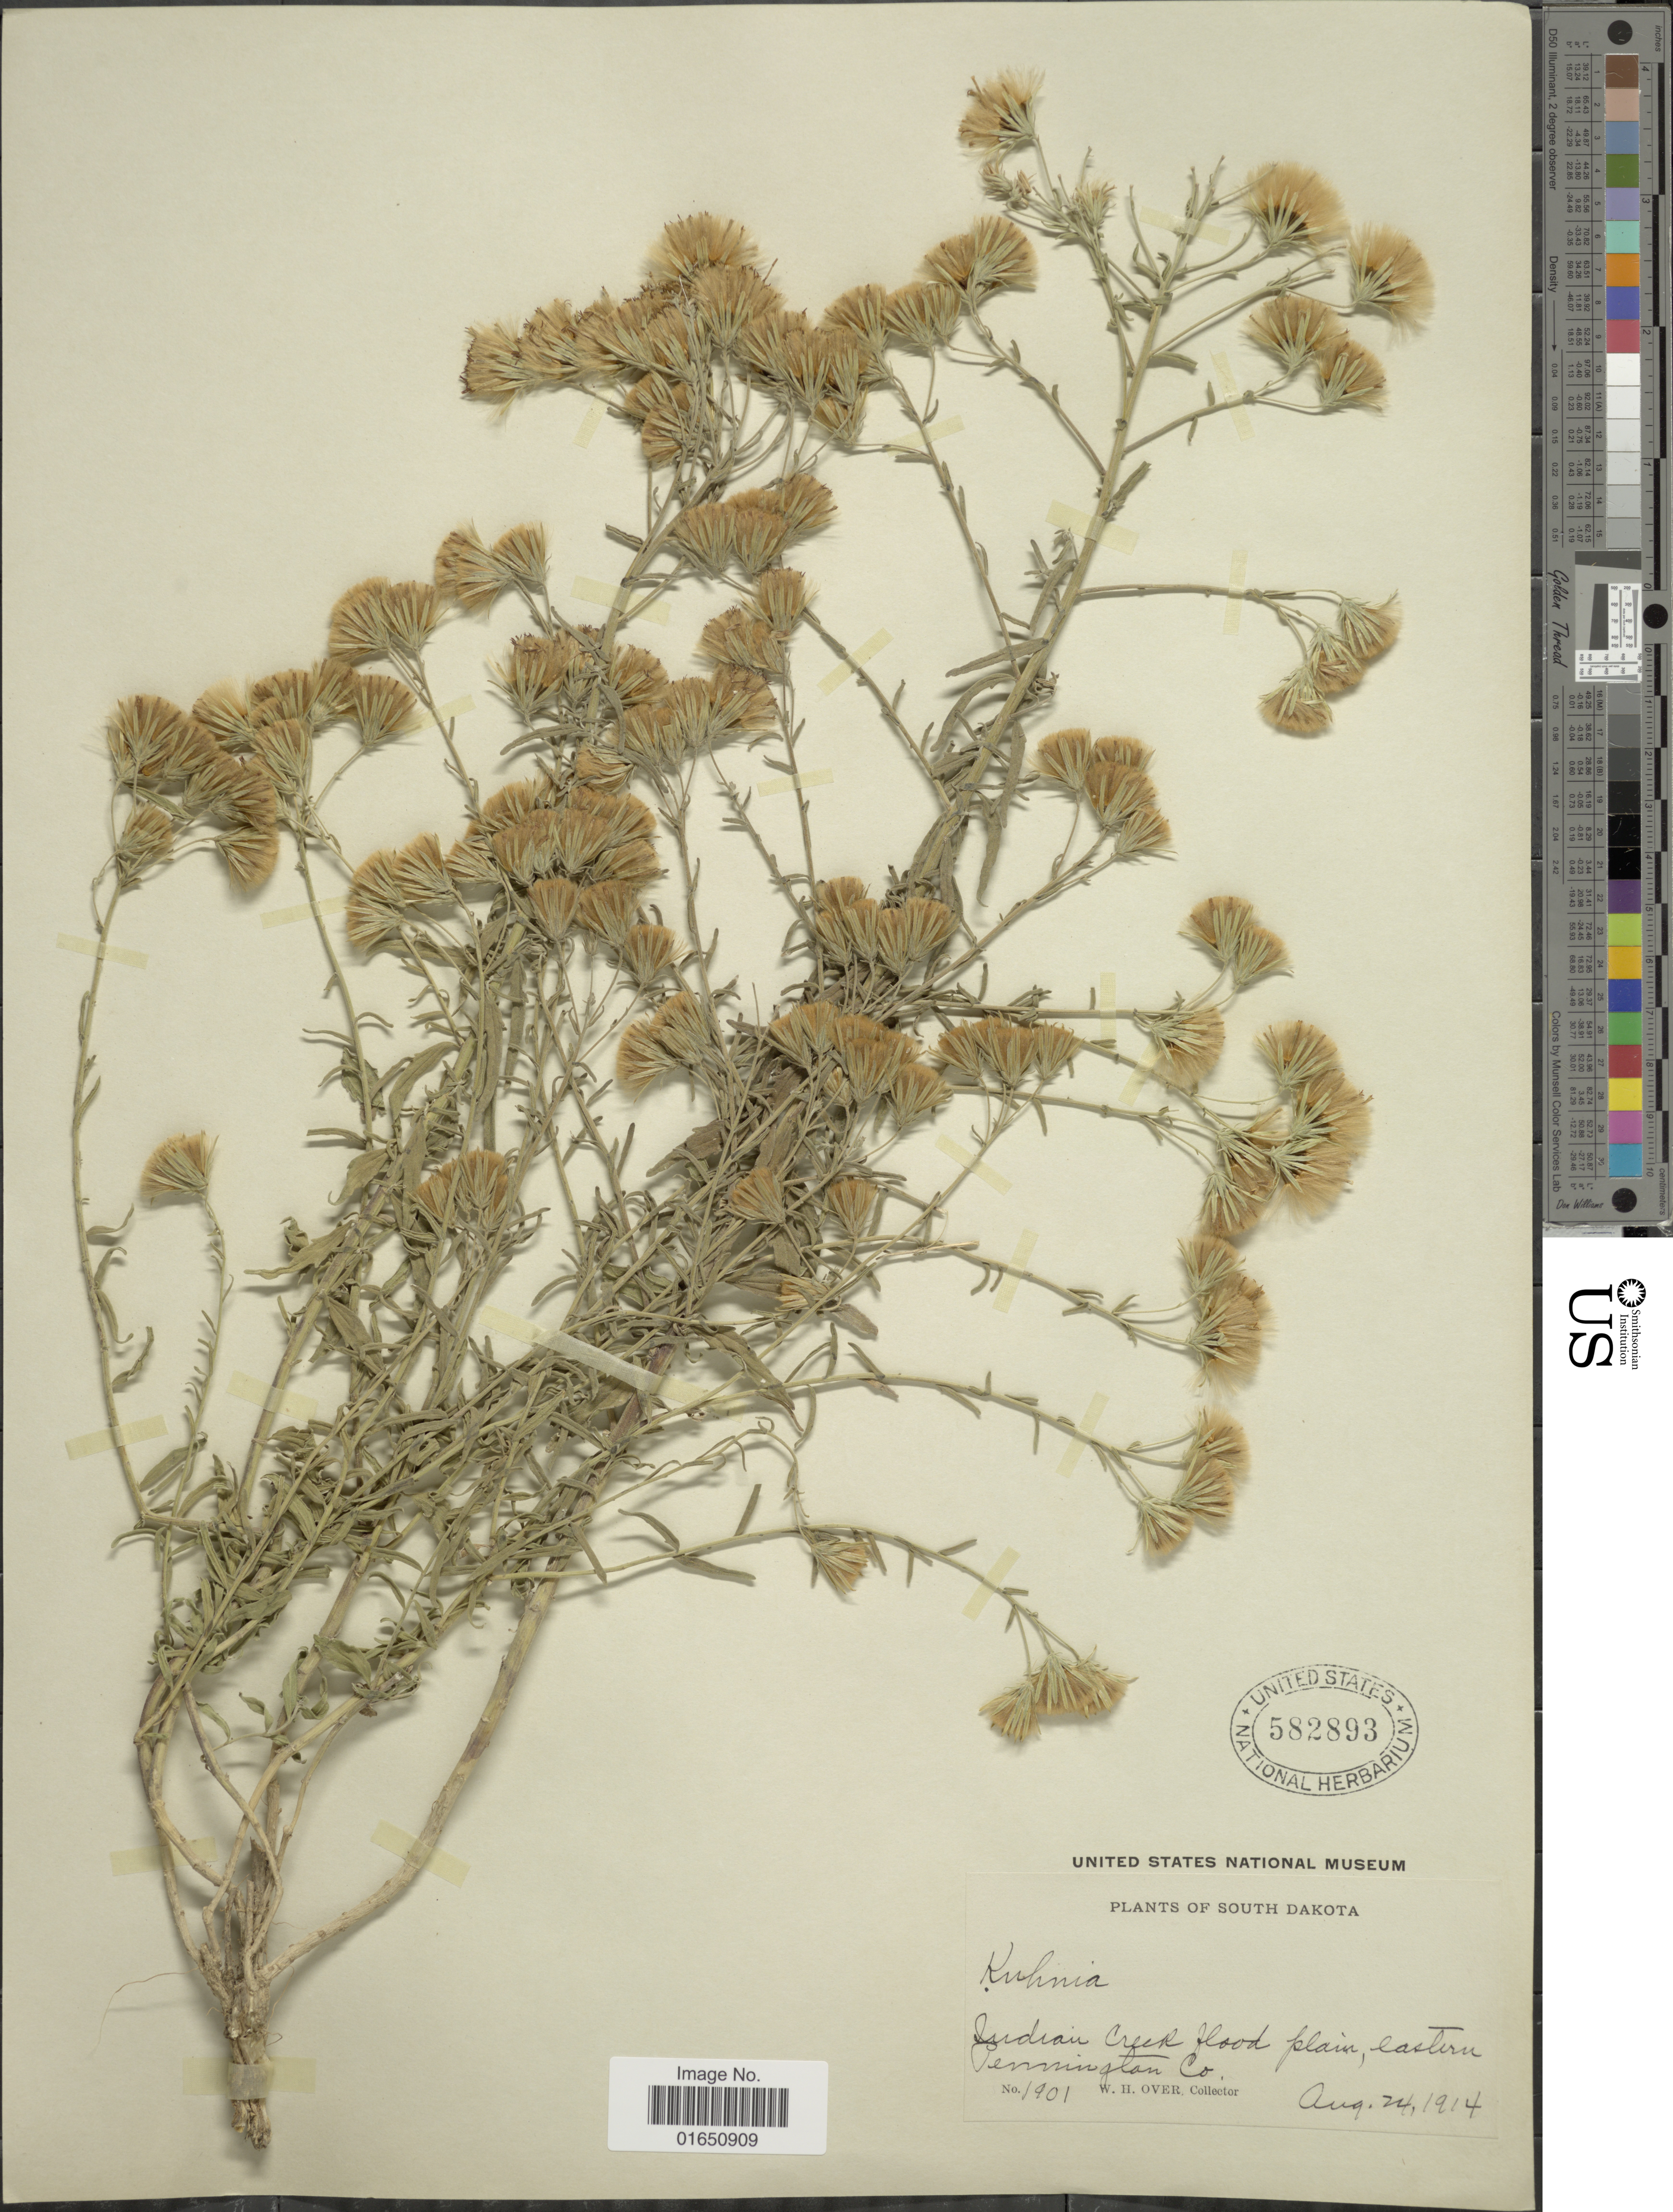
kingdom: Plantae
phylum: Tracheophyta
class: Magnoliopsida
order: Asterales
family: Asteraceae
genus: Brickellia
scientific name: Brickellia eupatorioides var. corymbulosa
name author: (Torr. & A. Gray) Shinners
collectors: W. Over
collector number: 1901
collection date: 1914-08-24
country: United States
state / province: South Dakota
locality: Indian Creek flood plain, eastern Pennington Co.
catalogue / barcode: US 582893